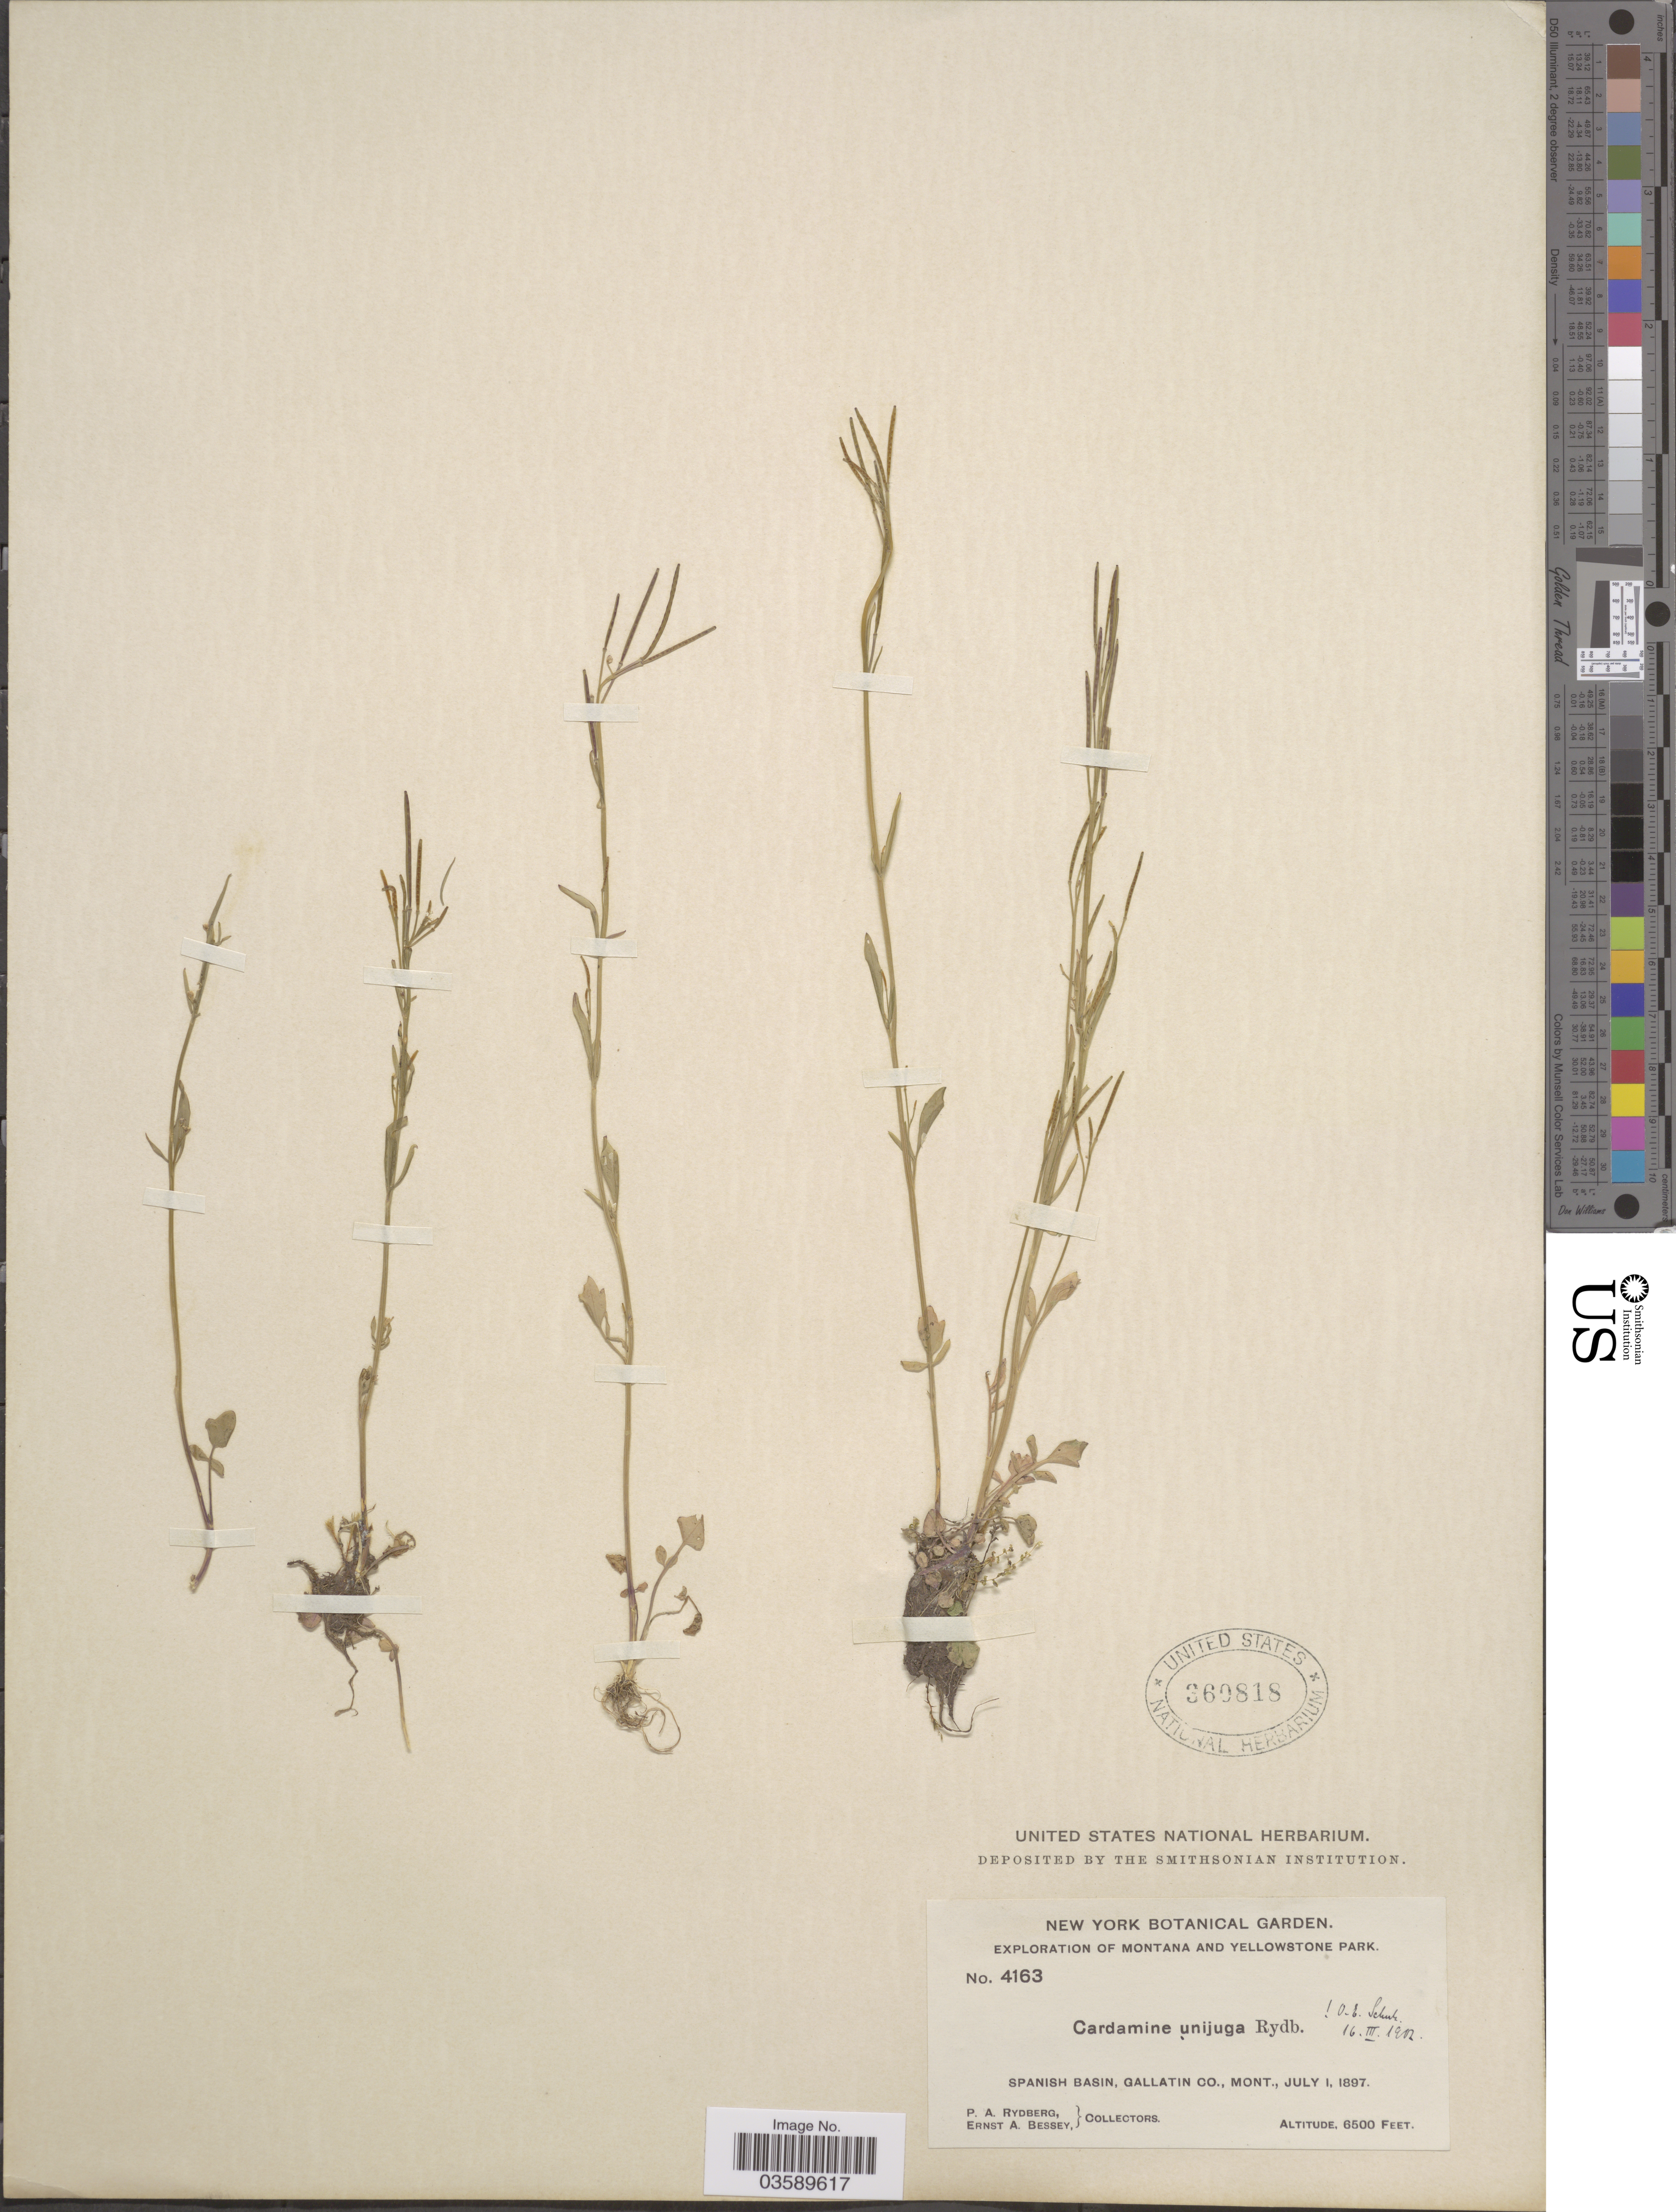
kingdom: Plantae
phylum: Tracheophyta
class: Magnoliopsida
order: Brassicales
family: Brassicaceae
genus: Cardamine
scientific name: Cardamine oligosperma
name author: Nutt.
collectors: P. A. Rydberg & E. A. Bessey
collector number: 4163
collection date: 1897-07-01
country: United States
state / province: Montana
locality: Spanish Basin, Gallatin Co.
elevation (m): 1981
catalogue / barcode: US 360818